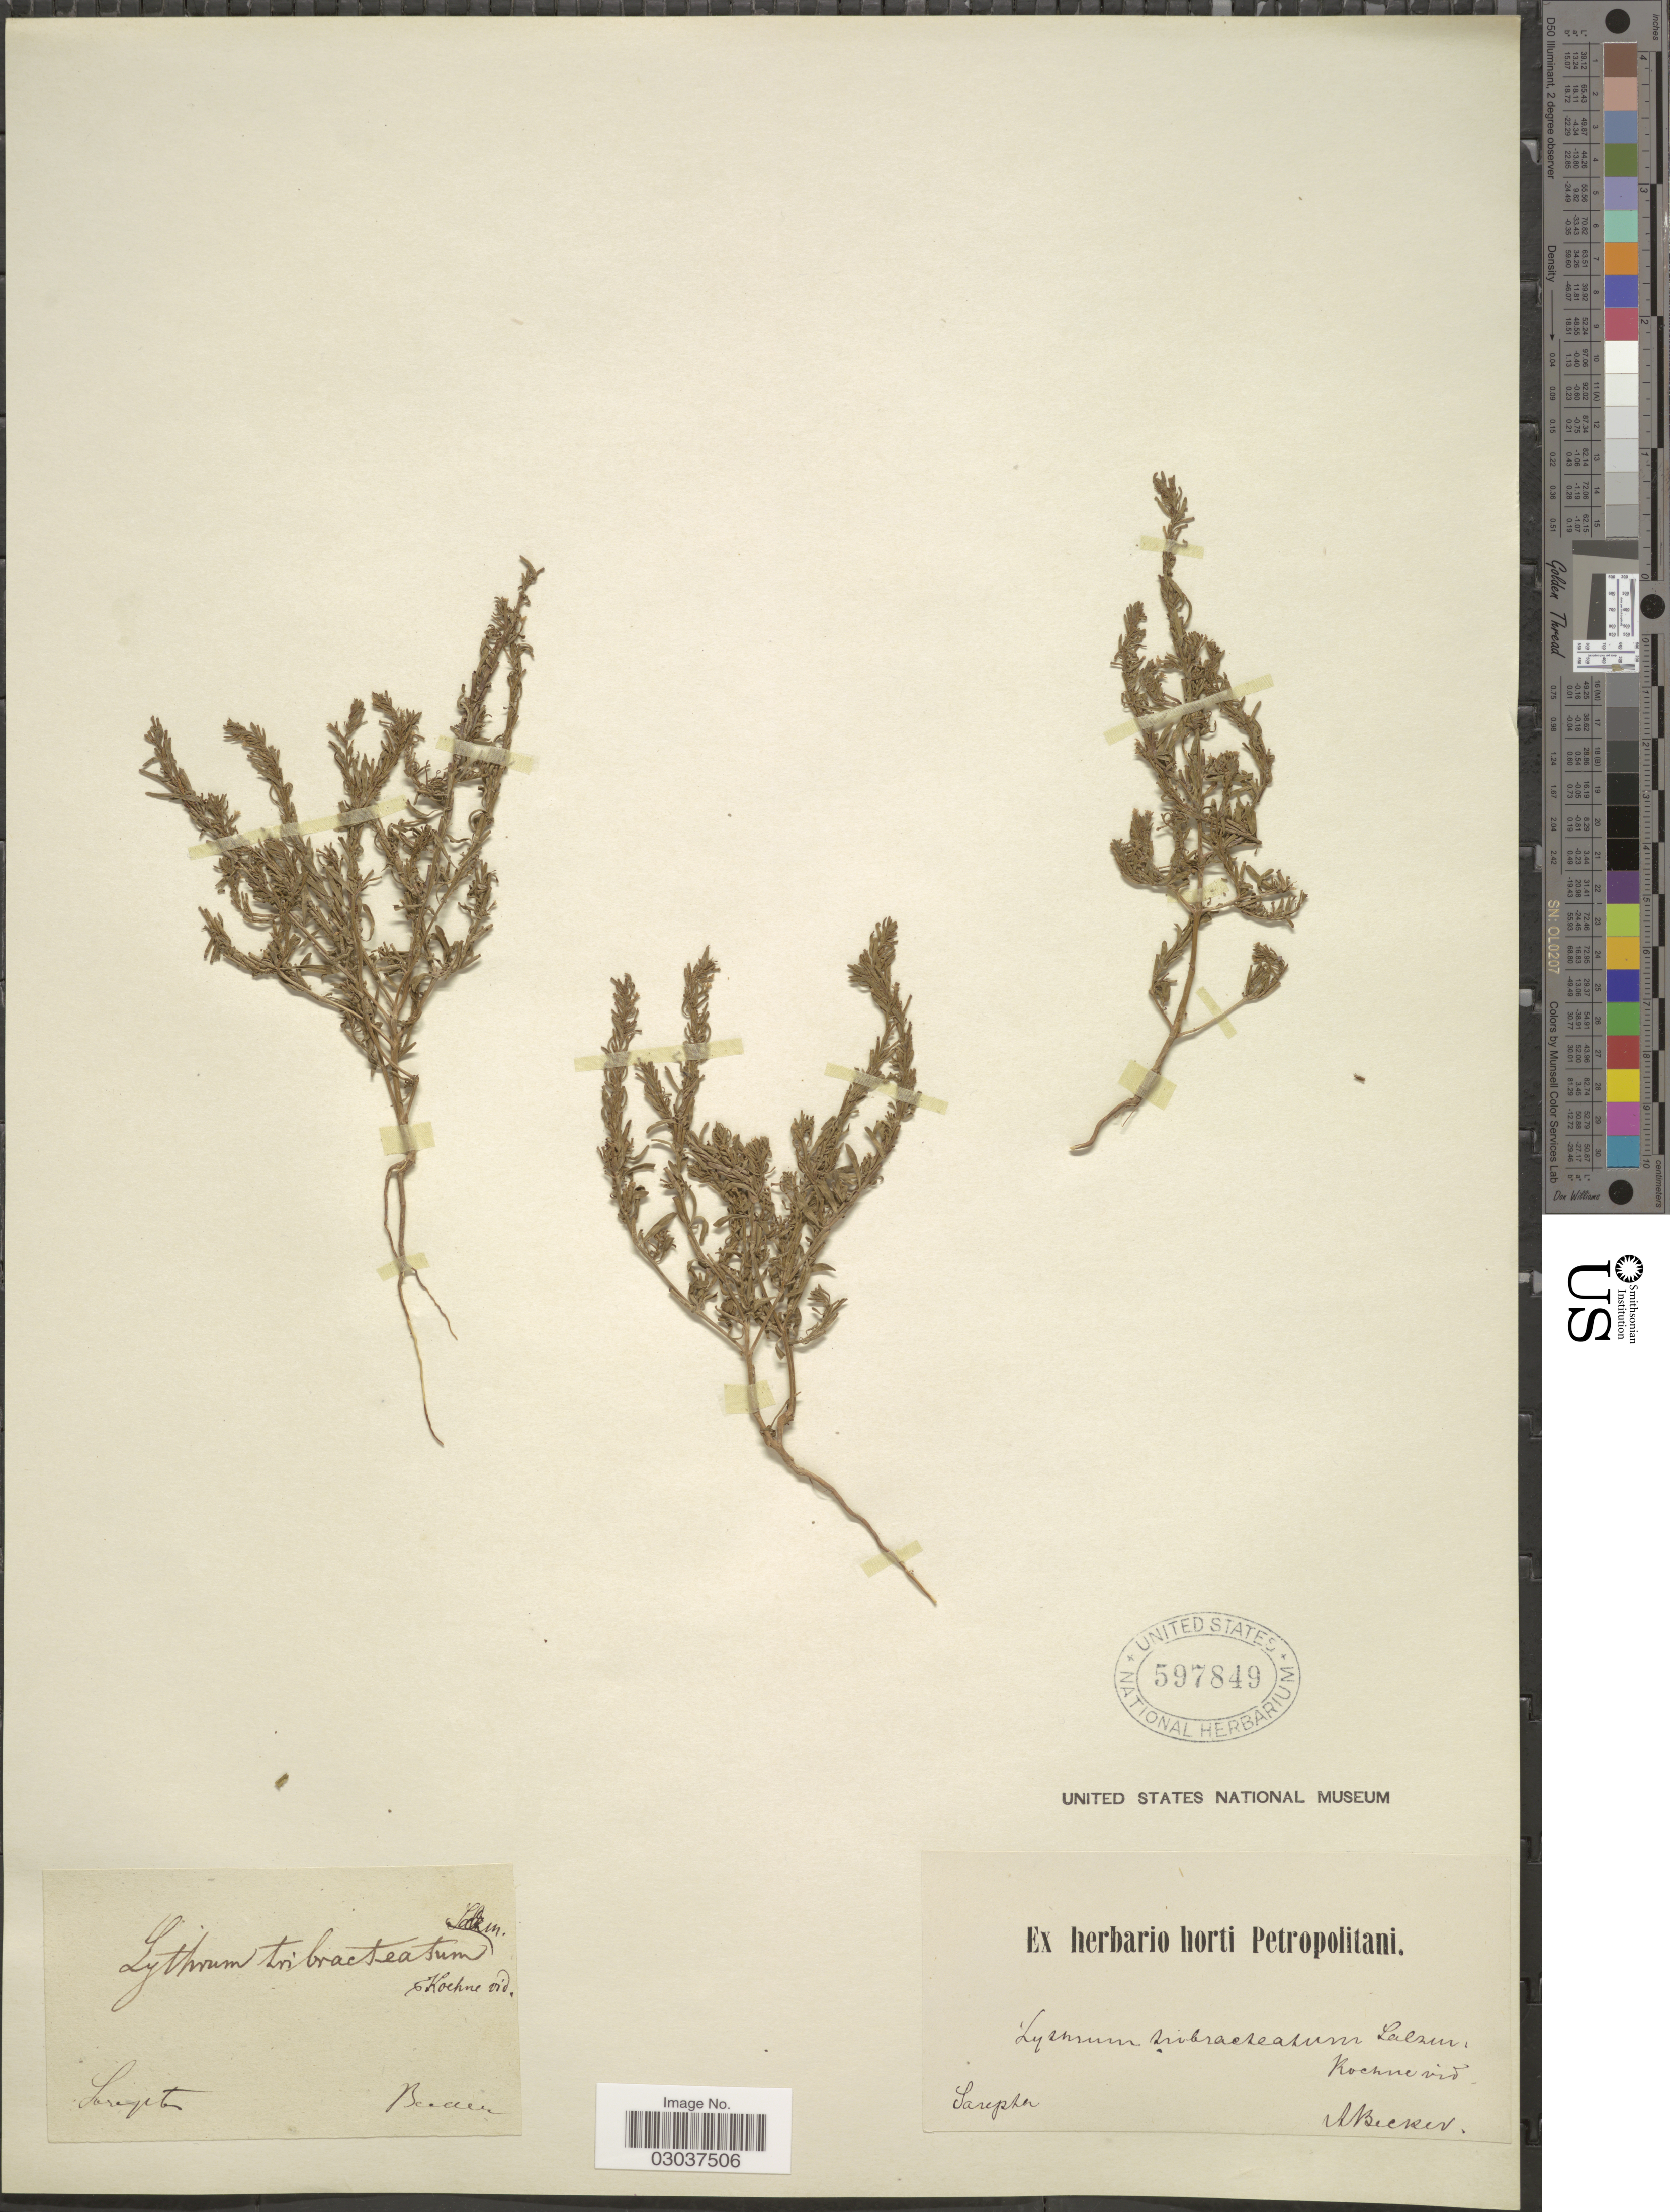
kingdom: Plantae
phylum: Tracheophyta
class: Magnoliopsida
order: Myrtales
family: Lythraceae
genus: Lythrum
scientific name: Lythrum tribracteatum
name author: Salzm. ex Spreng.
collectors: A. Becker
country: Russian Federation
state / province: Volgograd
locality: Sarepta.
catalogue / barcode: US 597849